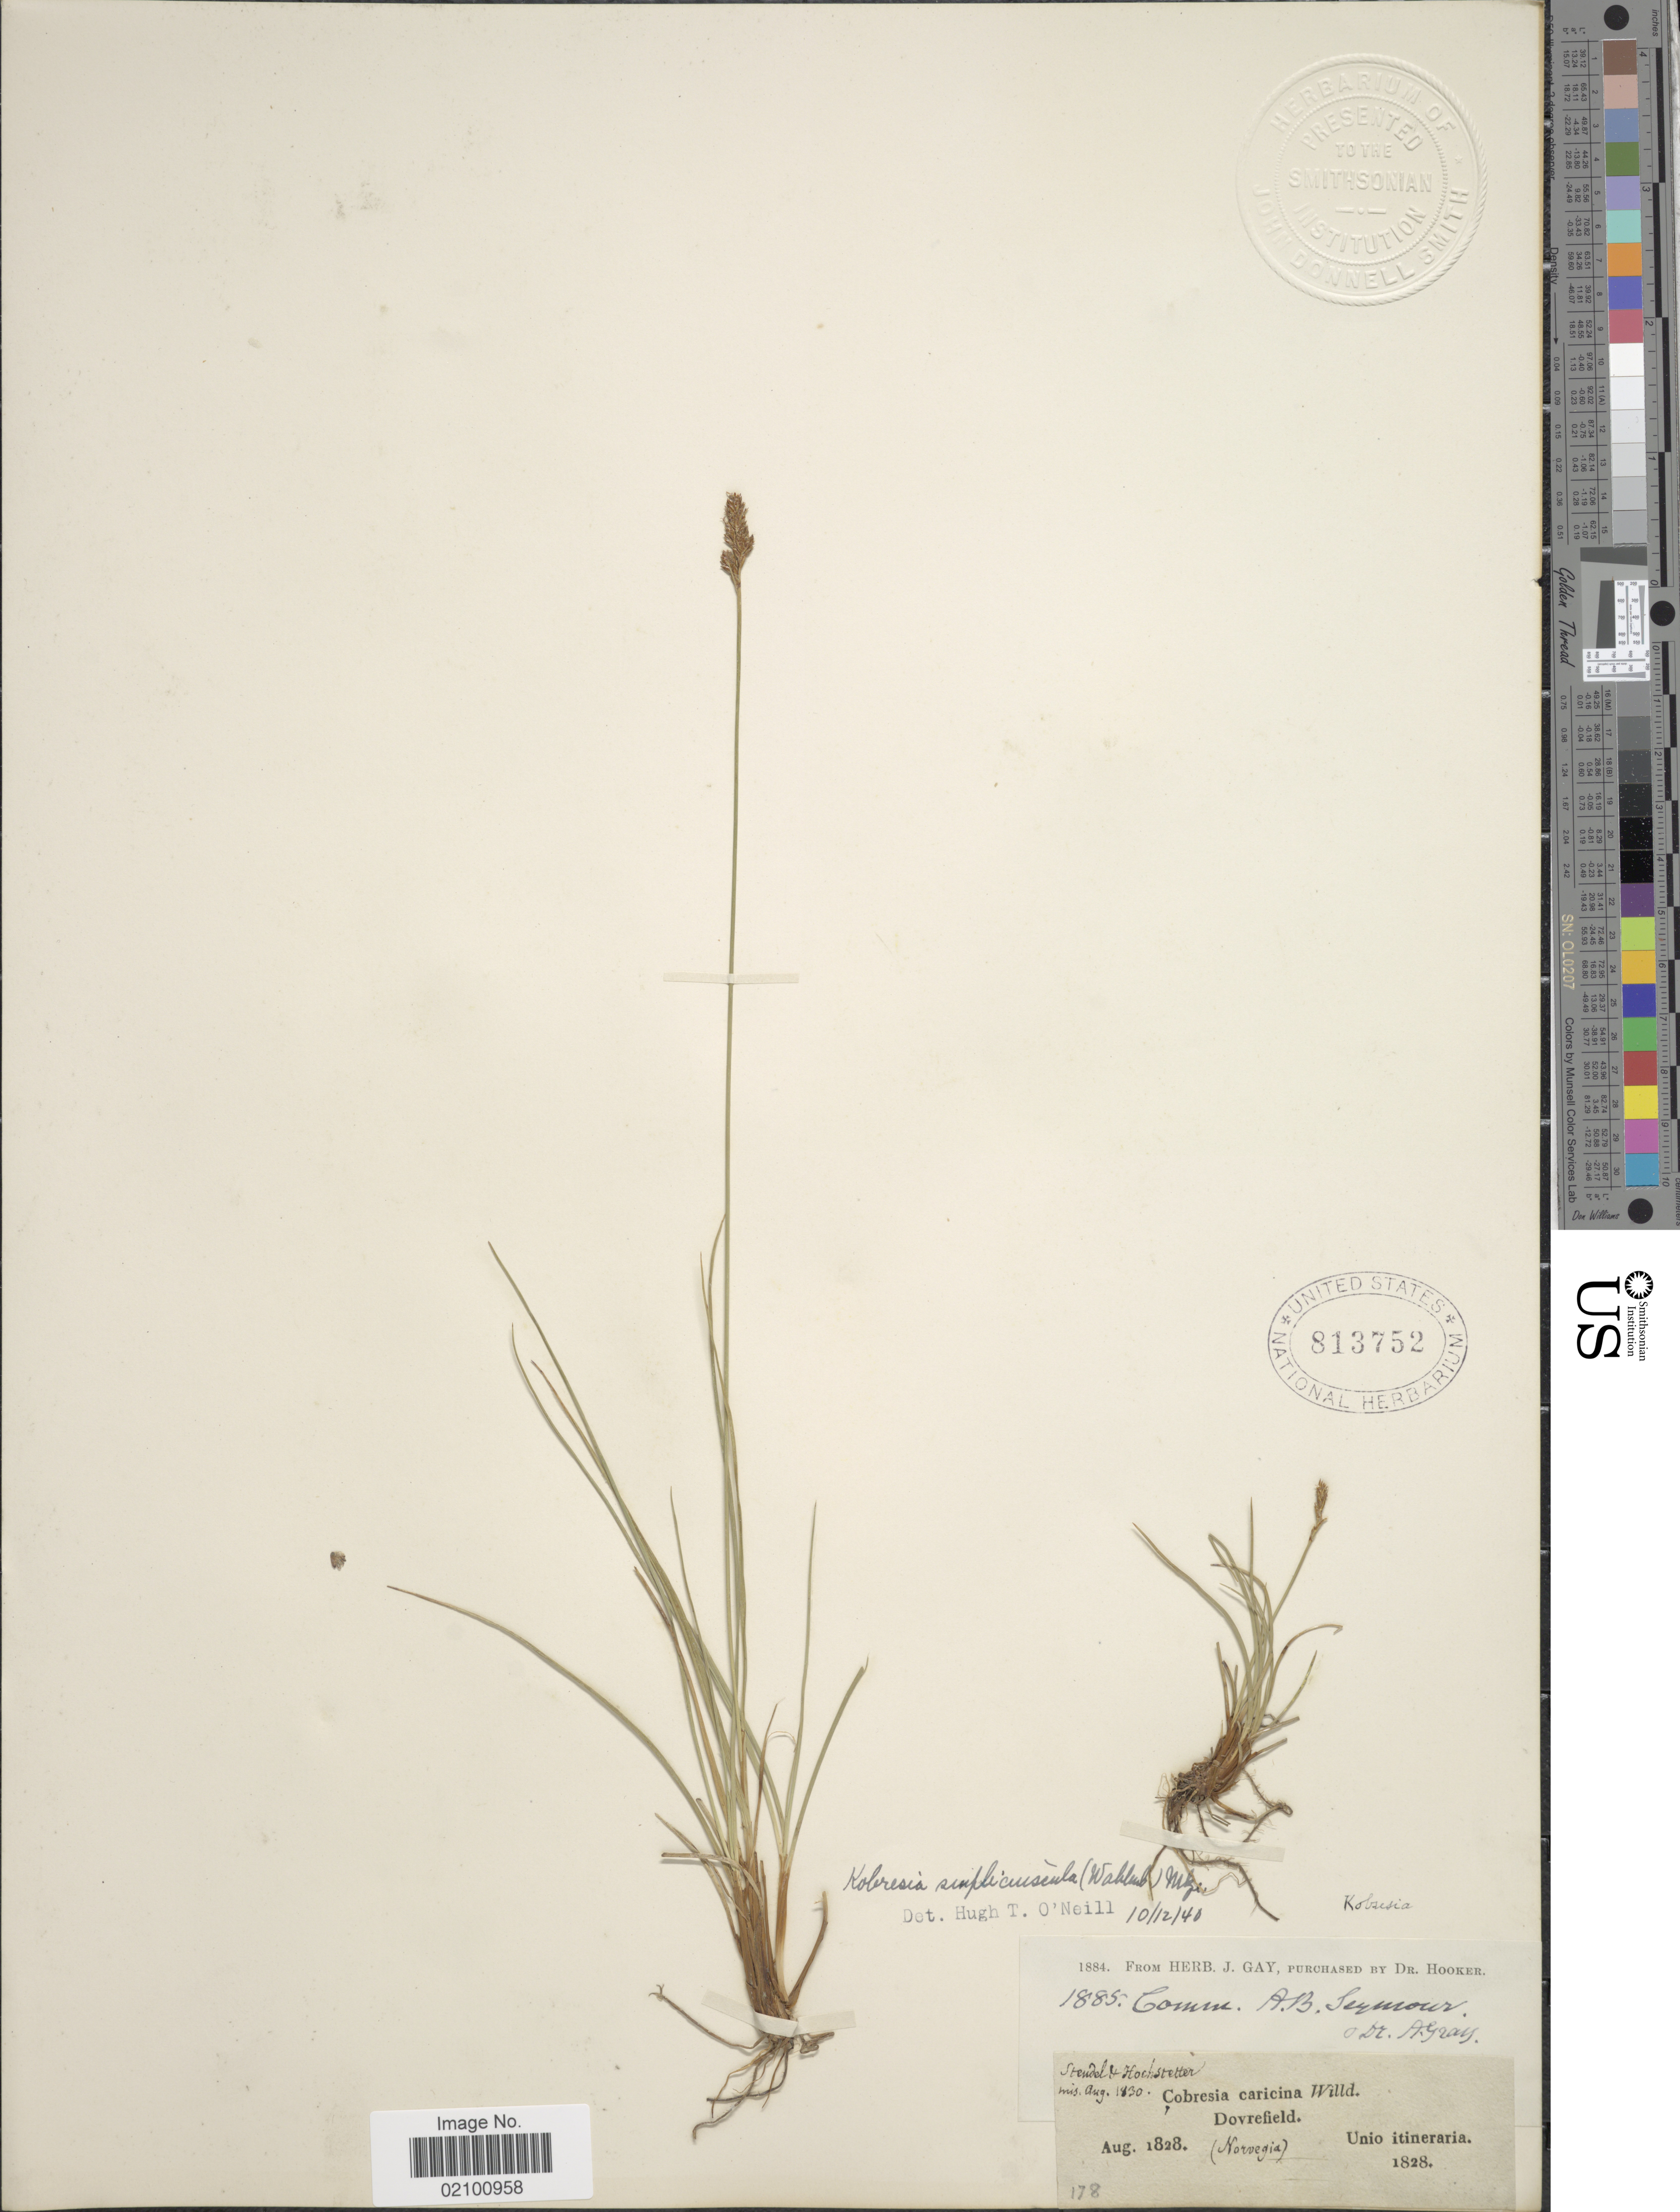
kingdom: Plantae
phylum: Tracheophyta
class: Liliopsida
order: Poales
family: Cyperaceae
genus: Carex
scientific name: Carex simpliciuscula subsp. simpliciuscula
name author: Wahlenb.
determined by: Strong, M. T., (US), Smithsonian Institution - National Museum of Natural History (UNITED STATES)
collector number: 178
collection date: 1828-08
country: Norway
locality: Dovrefield, Norvegia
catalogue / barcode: US 813752